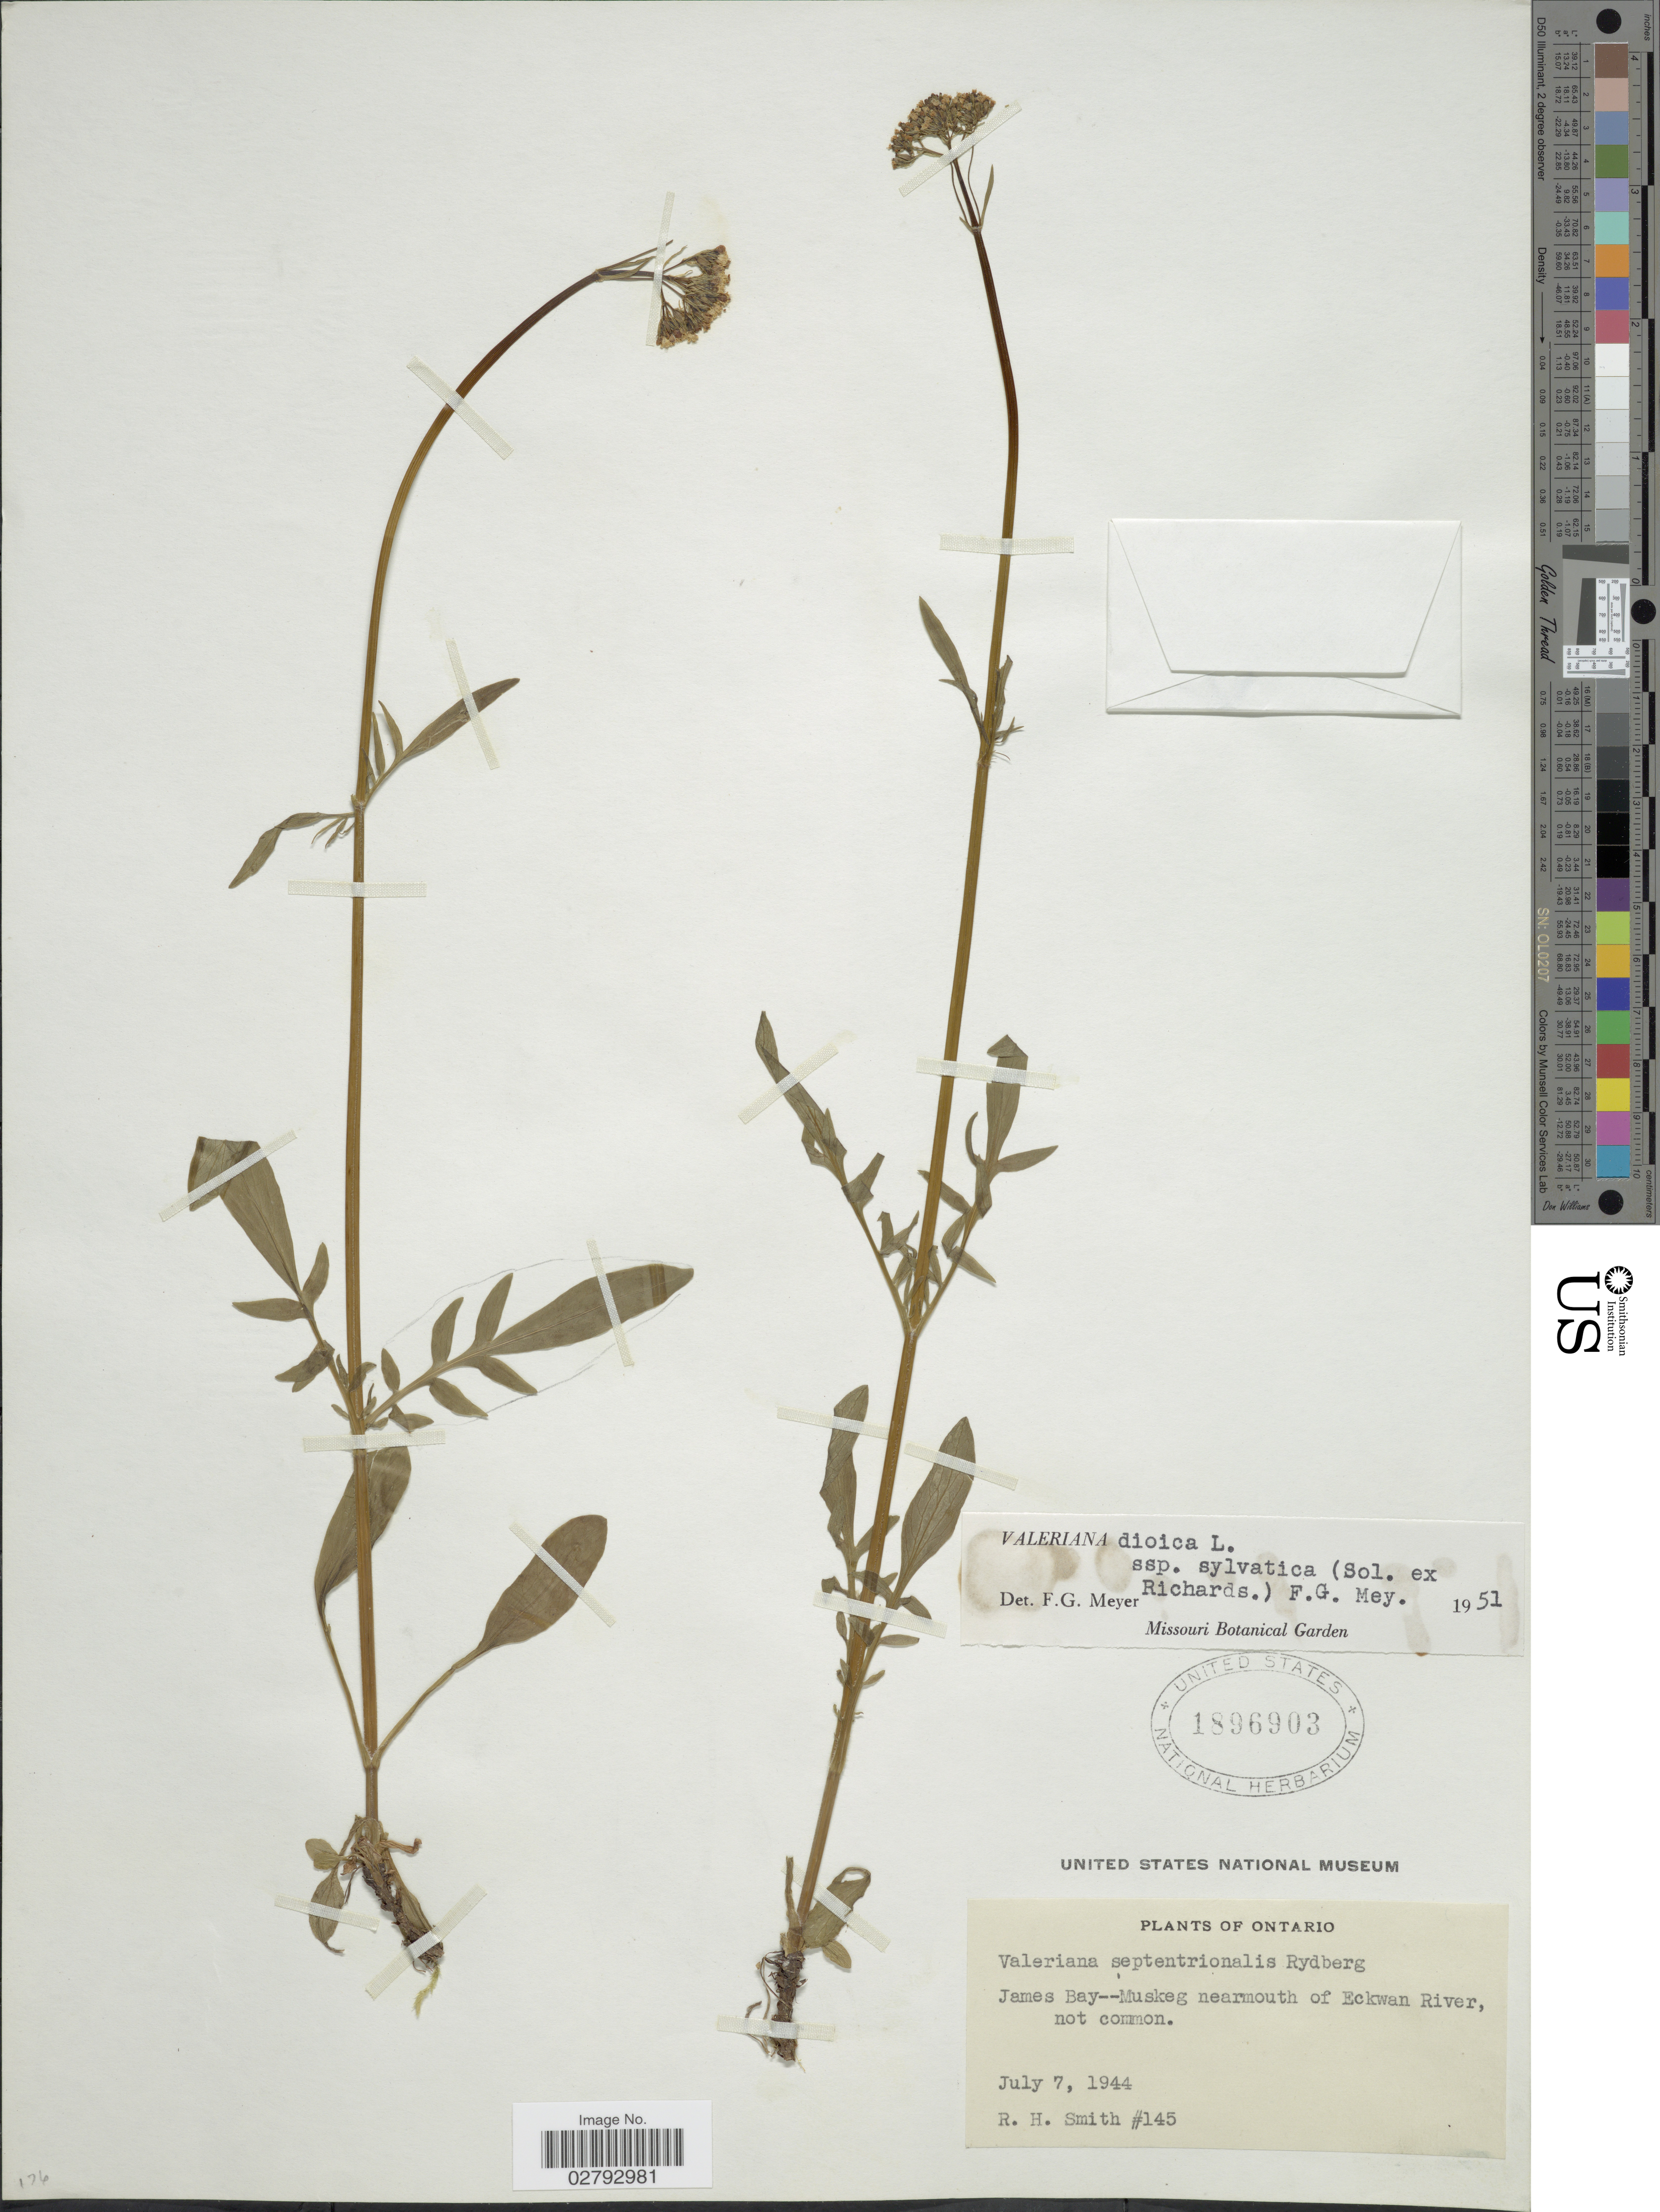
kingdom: Plantae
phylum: Tracheophyta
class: Magnoliopsida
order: Dipsacales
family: Caprifoliaceae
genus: Valeriana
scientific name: Valeriana dioica subsp. sylvatica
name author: (Sol. ex Richardson) F.G. Mey.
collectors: R. H. Smith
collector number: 145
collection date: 1944-07-07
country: Canada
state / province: Ontario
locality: James Bay--Muskeg near mouth of Eckwan River.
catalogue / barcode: US 1896903